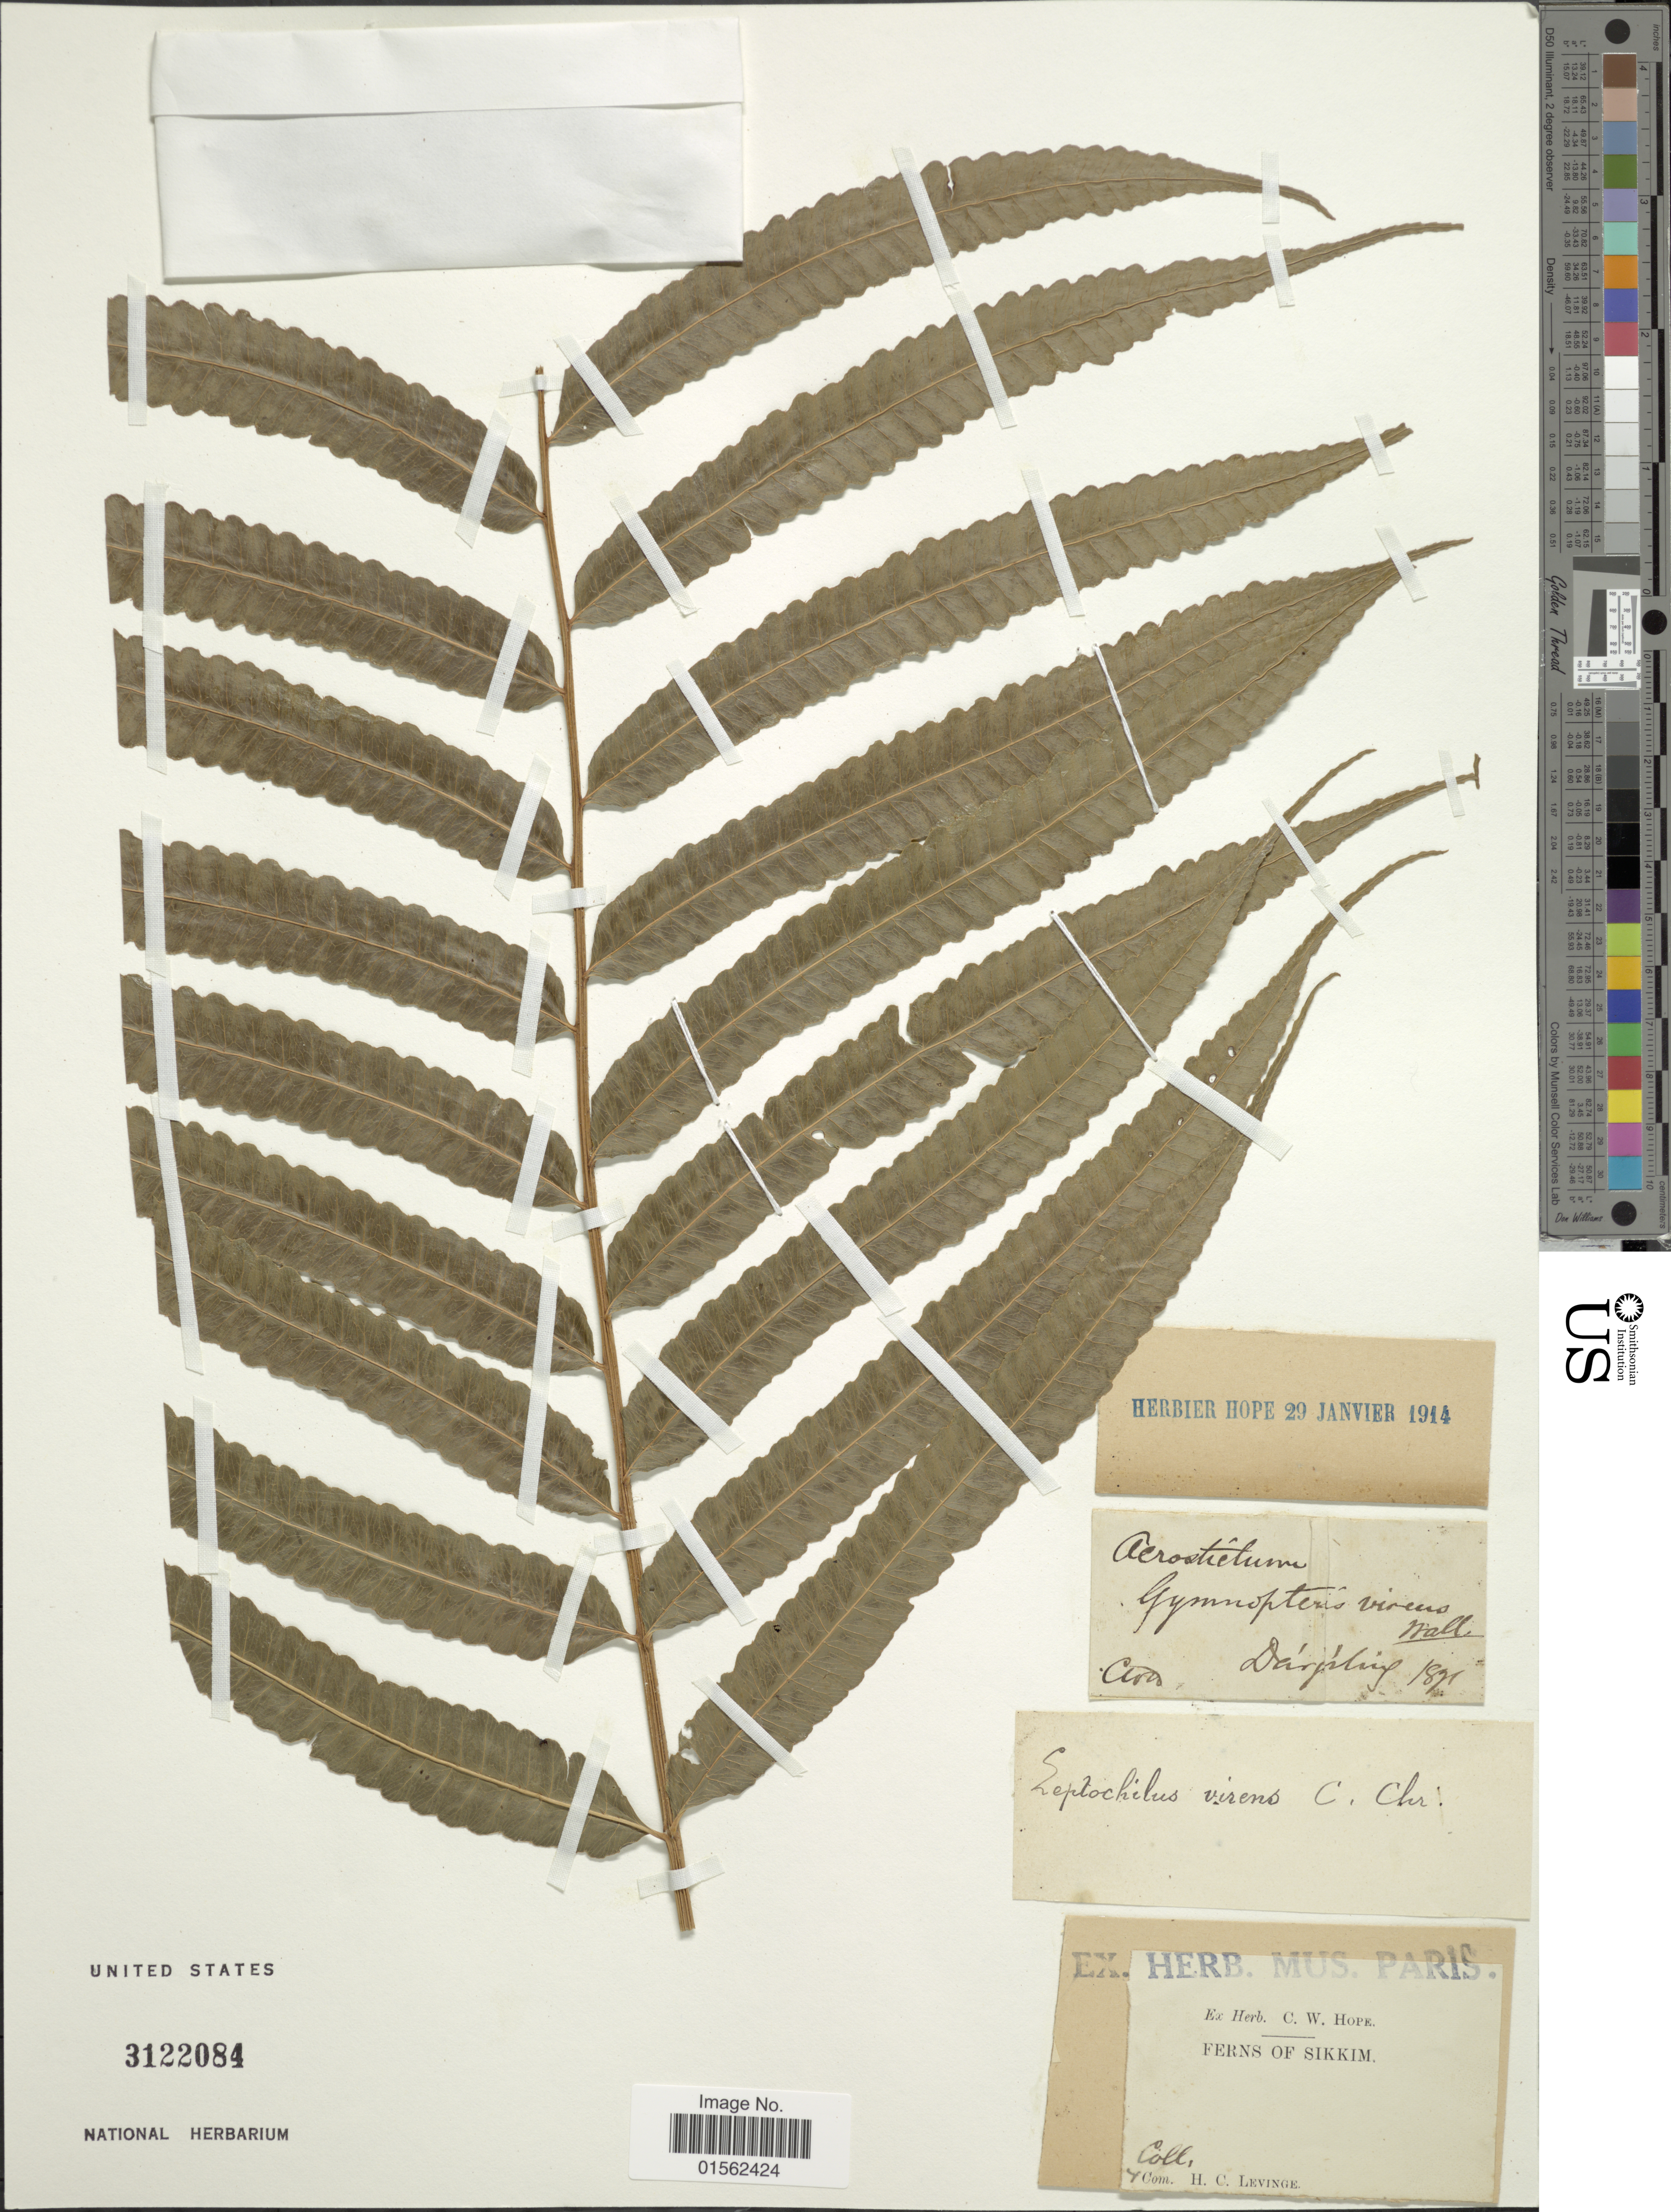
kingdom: Plantae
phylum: Tracheophyta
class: Polypodiopsida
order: Polypodiales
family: Dryopteridaceae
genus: Bolbitis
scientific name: Bolbitis sp.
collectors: H. Levinge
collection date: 1891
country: India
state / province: Sikkim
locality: Dárjiling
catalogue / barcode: US 3122084